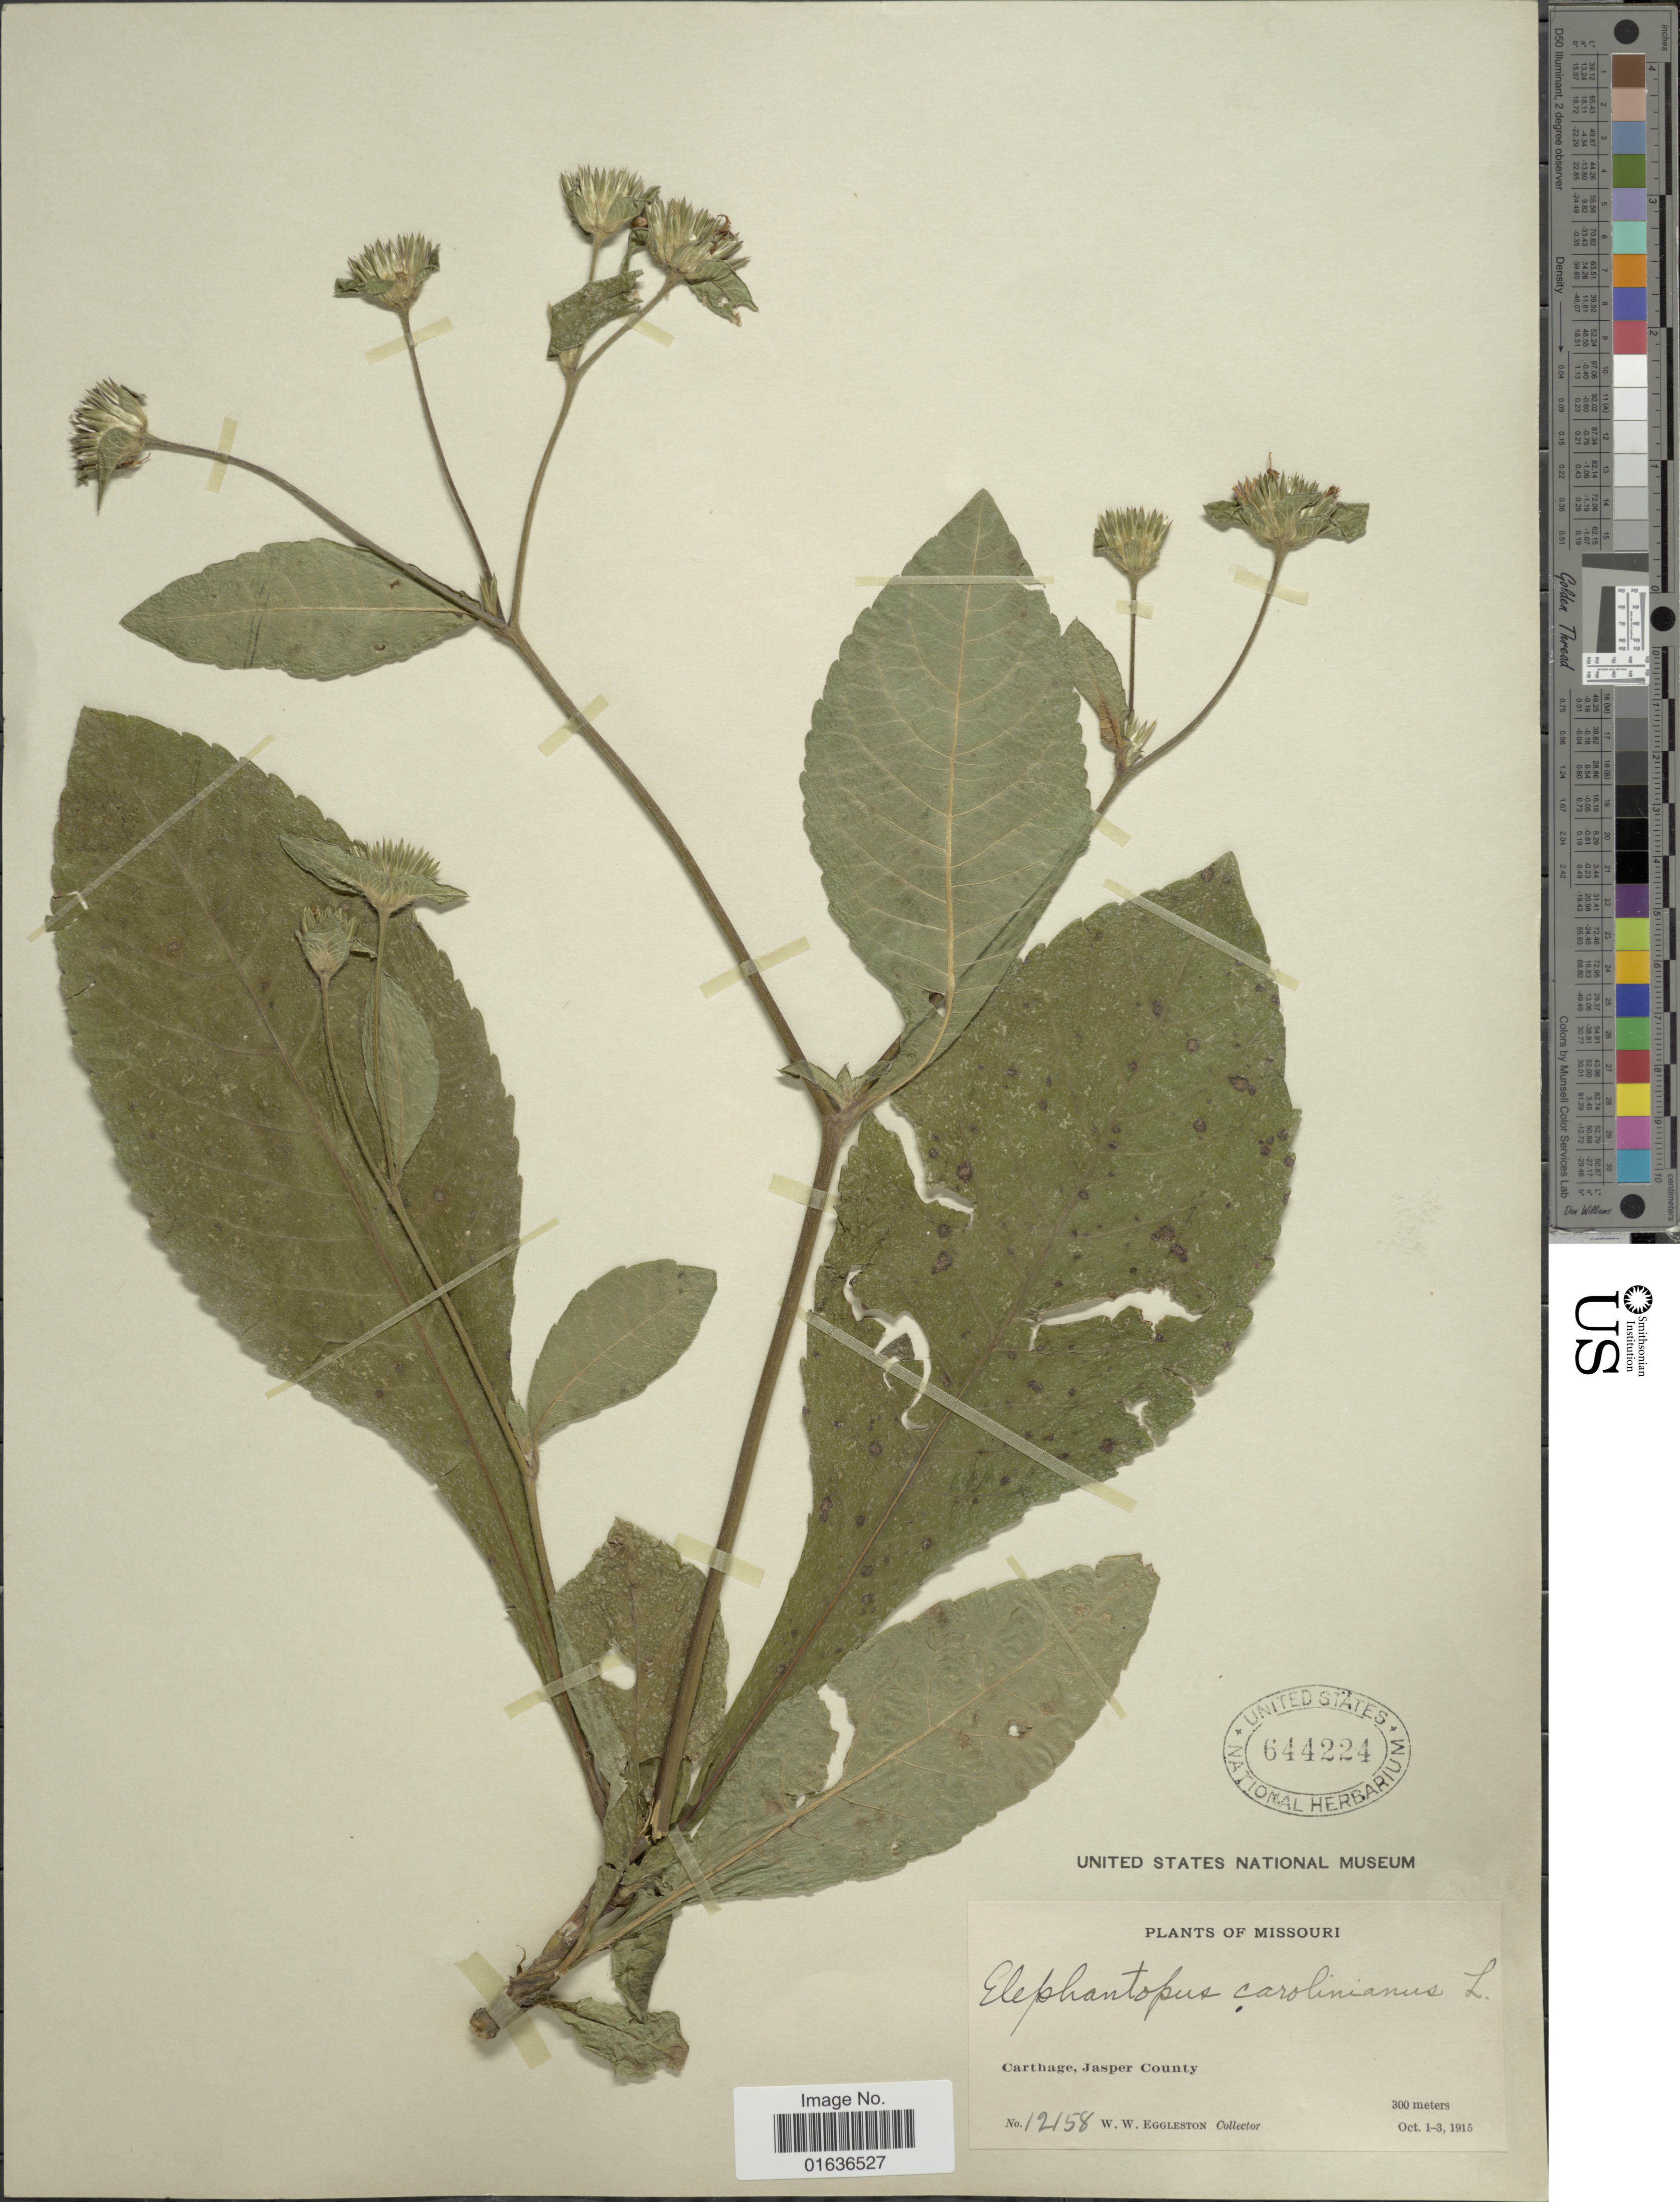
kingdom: Plantae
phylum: Tracheophyta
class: Magnoliopsida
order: Asterales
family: Asteraceae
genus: Elephantopus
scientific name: Elephantopus carolinianus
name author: Raeusch.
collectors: W. W. Eggleston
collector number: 12158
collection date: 1915-10-01/1915-10-03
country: United States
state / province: Missouri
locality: Carthage, Jasper County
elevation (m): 300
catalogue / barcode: US 644224